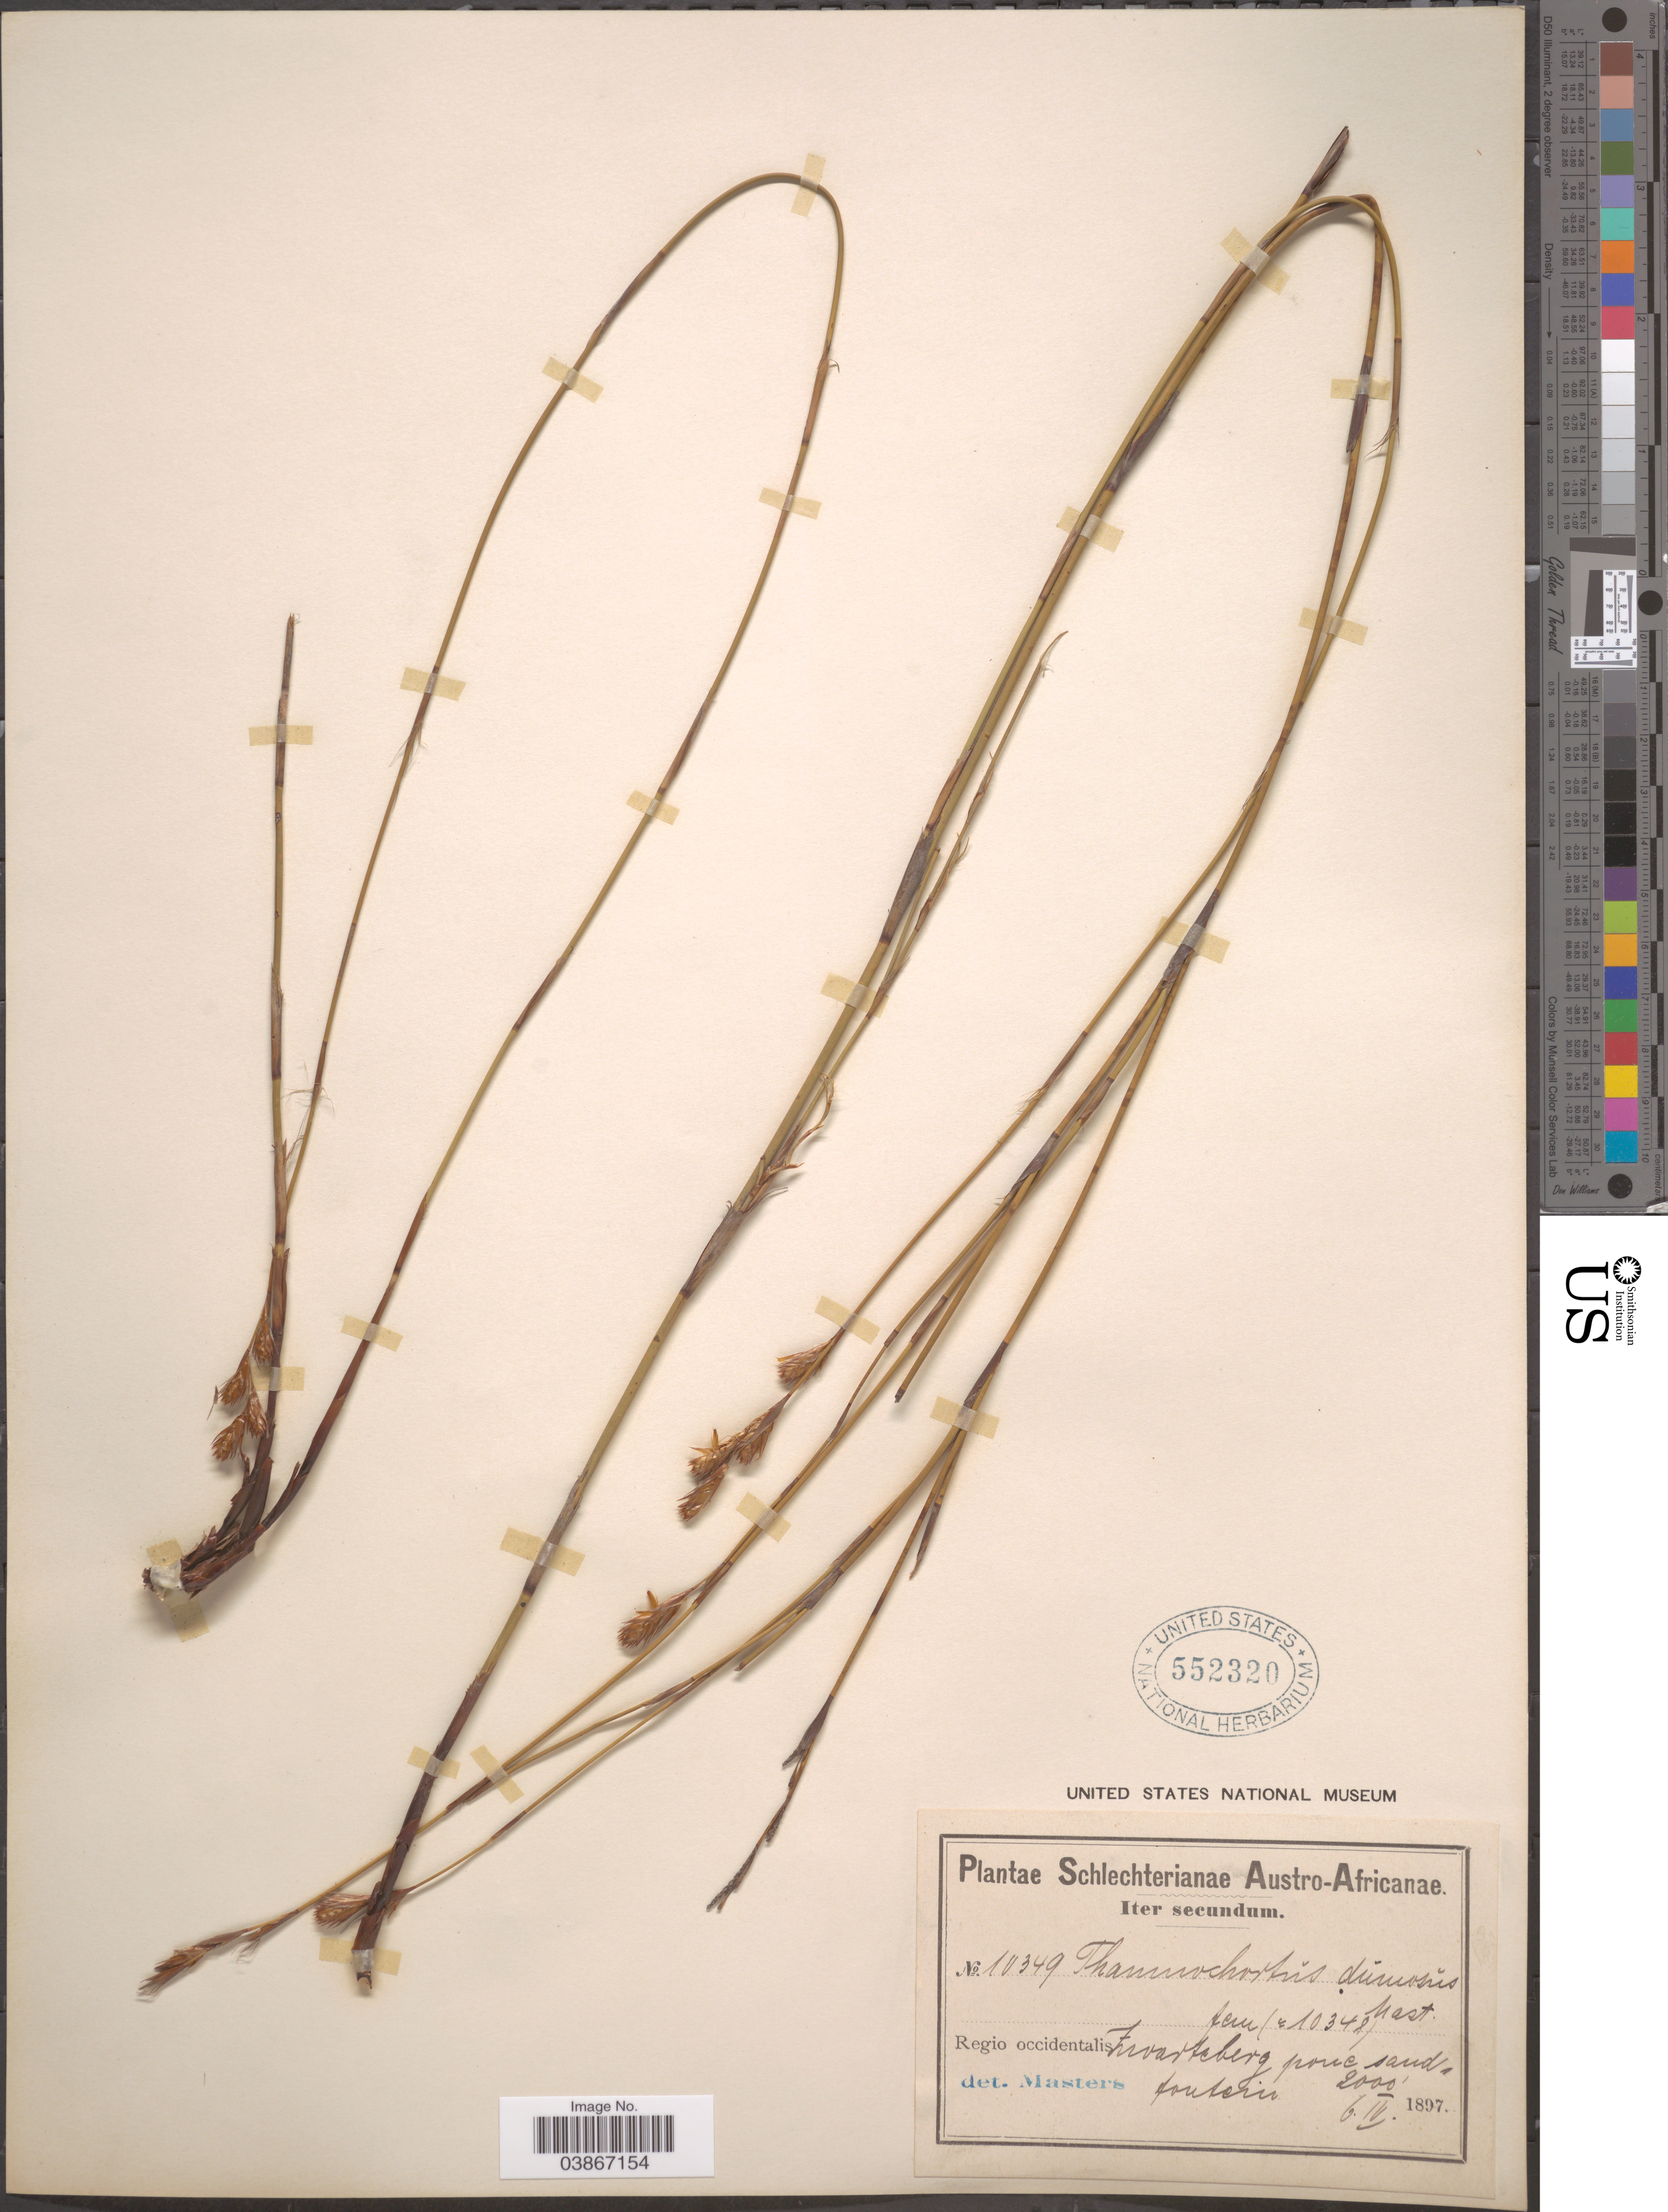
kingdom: Plantae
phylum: Tracheophyta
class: Liliopsida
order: Poales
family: Restionaceae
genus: Thamnochortus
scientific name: Thamnochortus dumosus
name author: Mast.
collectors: Schlechter, --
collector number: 10349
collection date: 1897-04-06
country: South Africa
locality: Austrio-Africanae. Zwarteberg pone sand fontein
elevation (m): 610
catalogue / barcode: US 552320